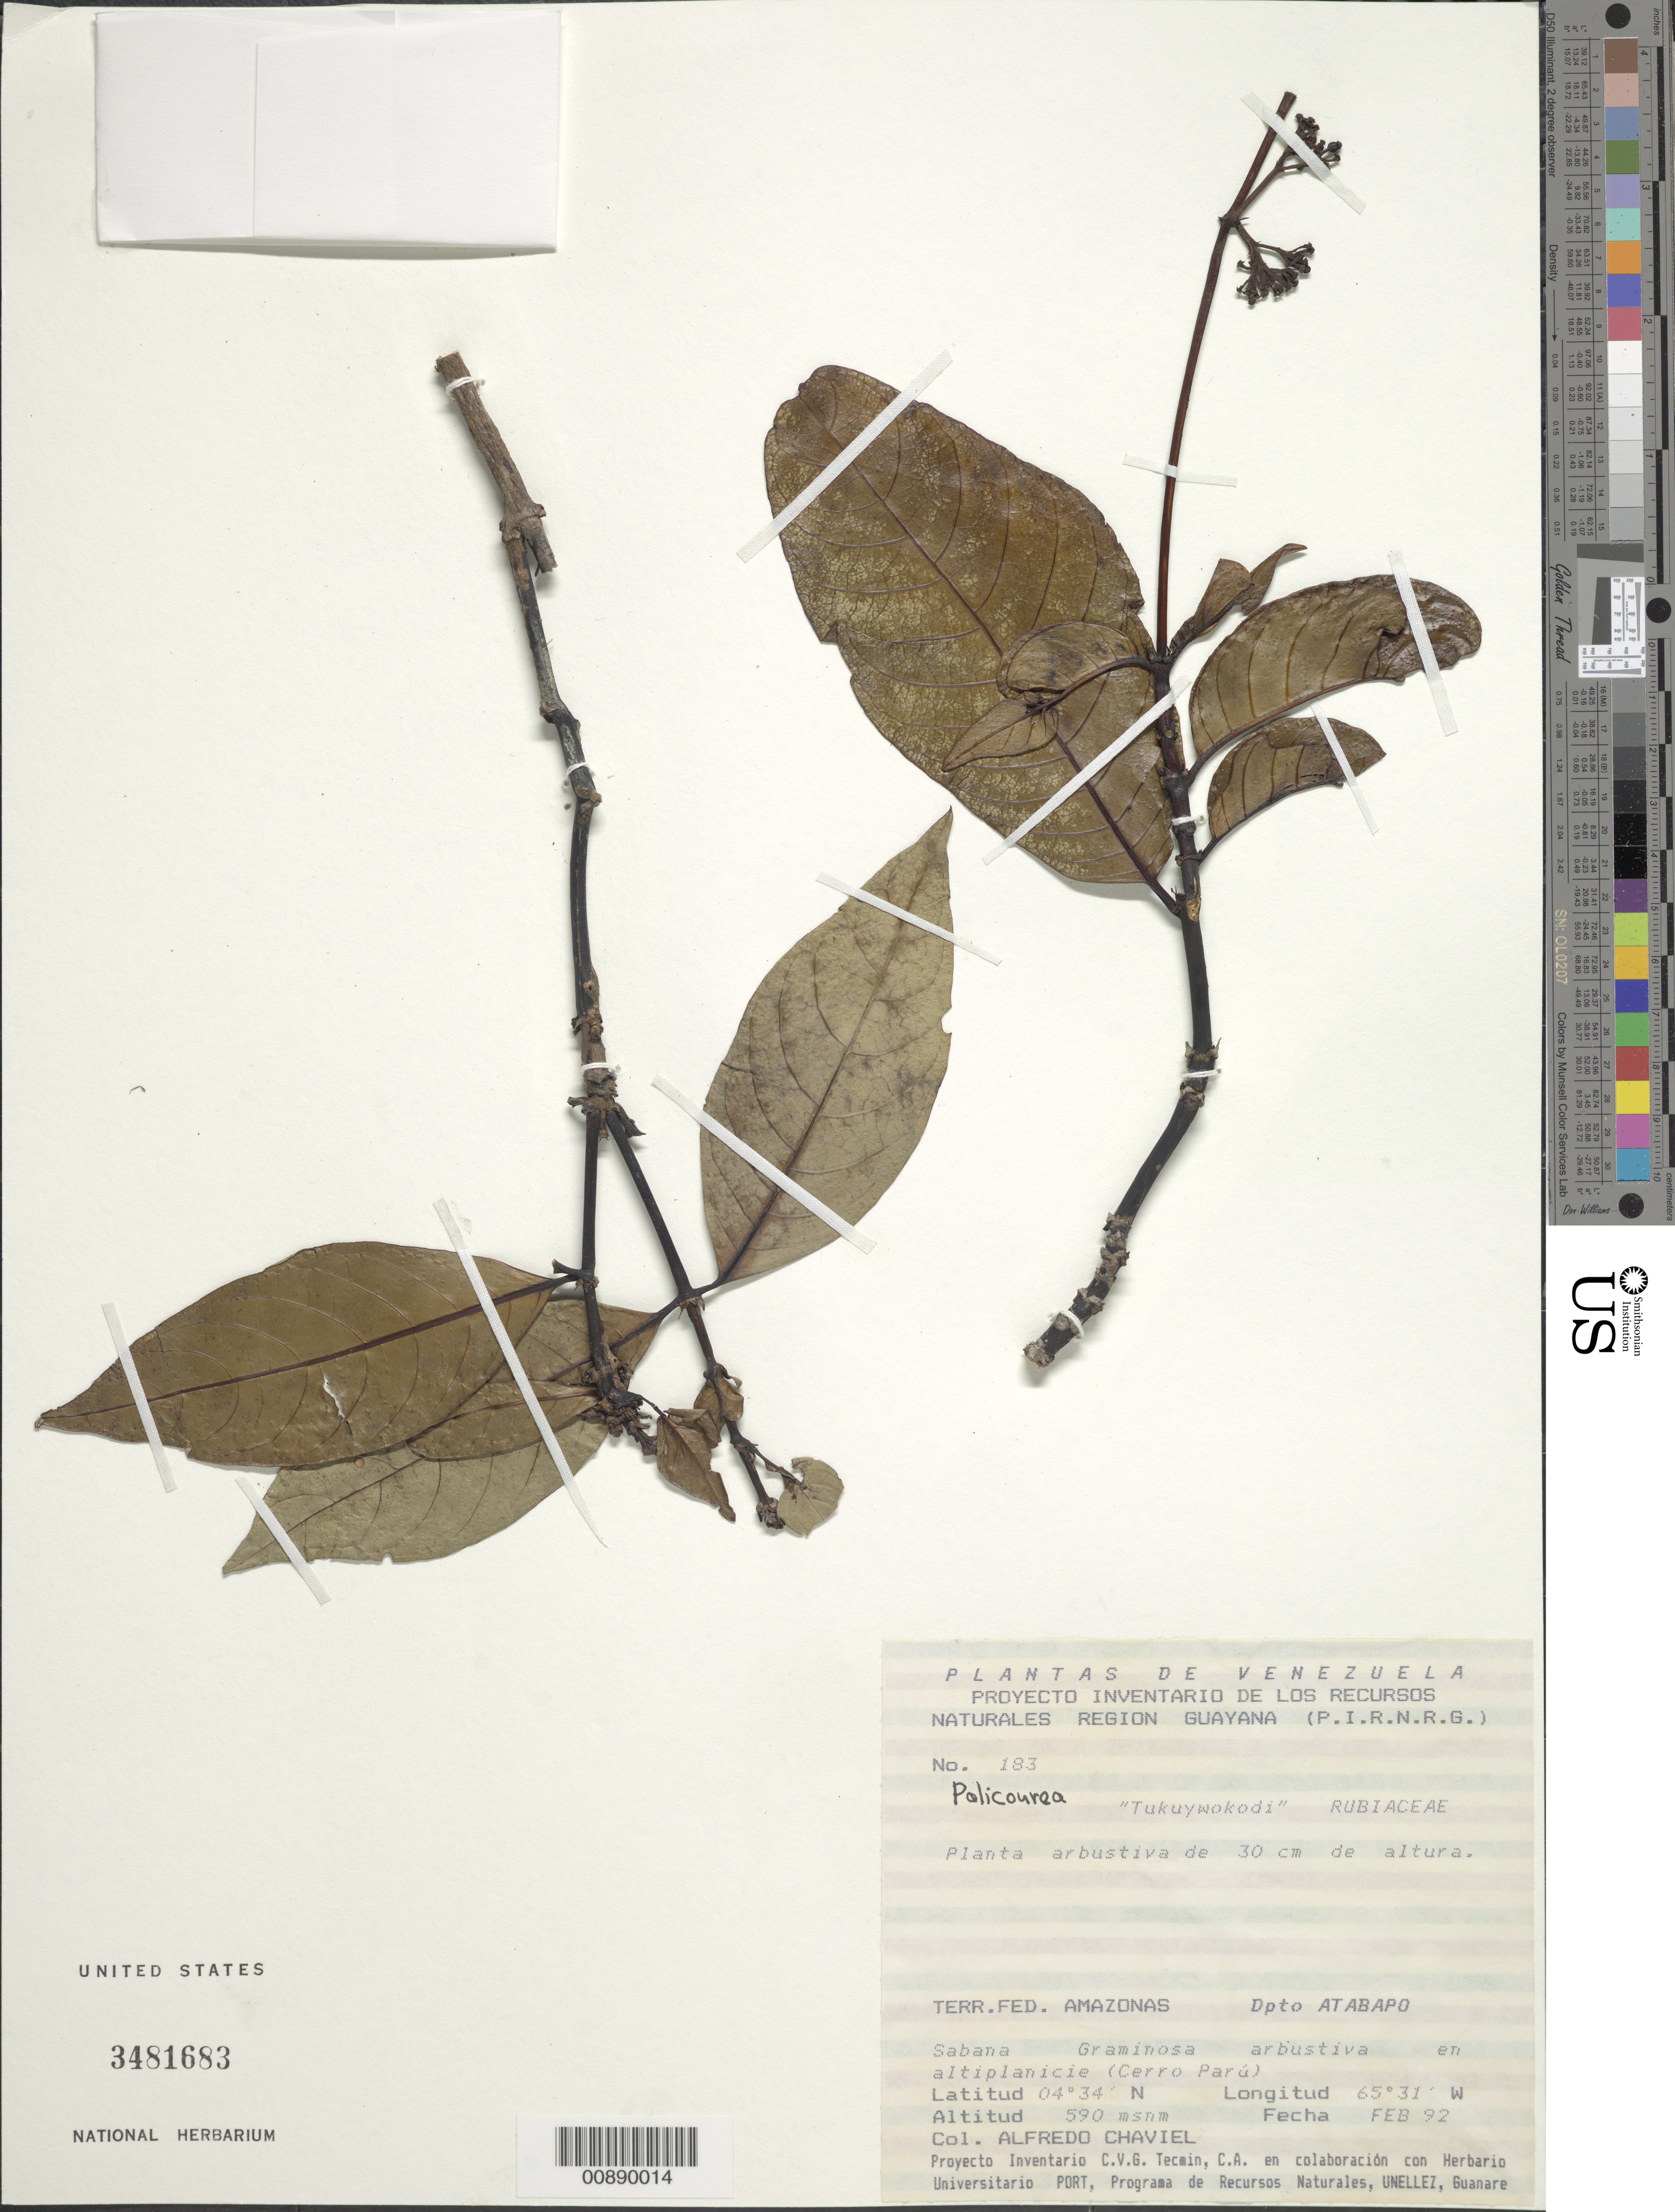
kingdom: Plantae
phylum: Tracheophyta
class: Magnoliopsida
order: Gentianales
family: Rubiaceae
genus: Palicourea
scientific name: Palicourea sp.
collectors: A. Chaviel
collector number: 183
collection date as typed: Feb-92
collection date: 1992-02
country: Venezuela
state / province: Amazonas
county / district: Atabapo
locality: Cerro Parú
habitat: Sabana graminosa arbustiva en altiplanicie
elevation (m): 590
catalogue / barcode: US 3481683